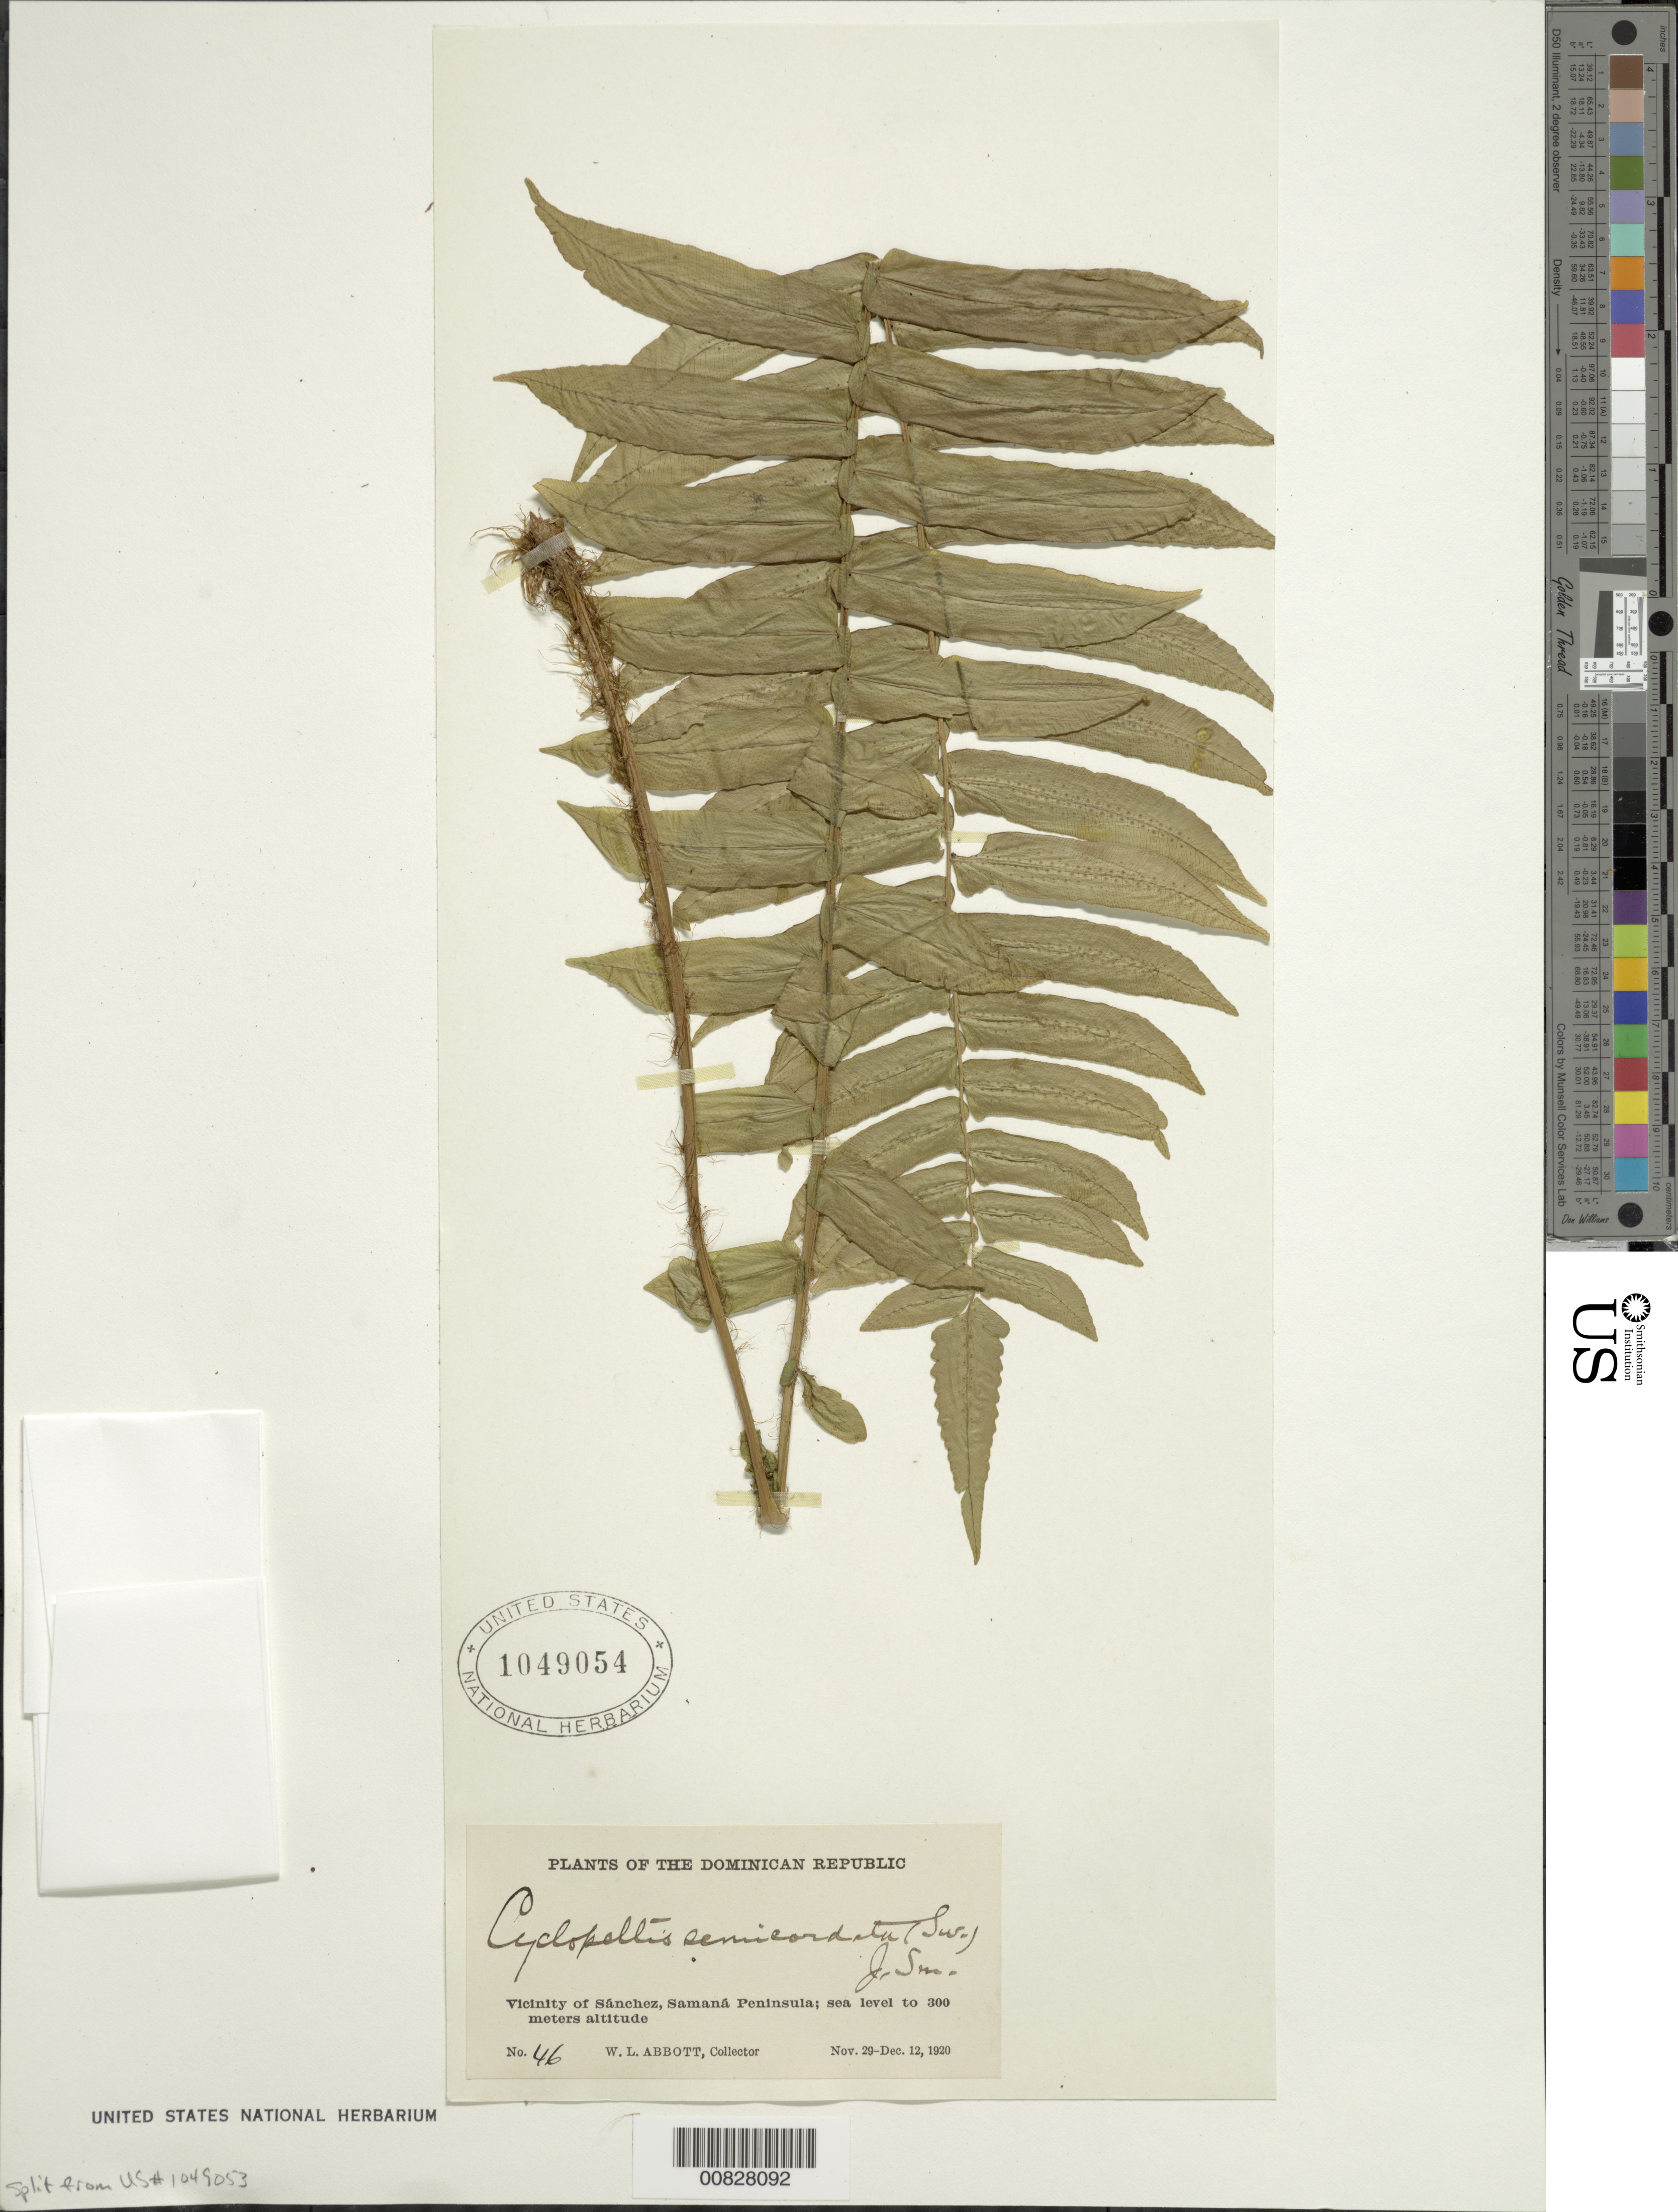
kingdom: Plantae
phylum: Tracheophyta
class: Polypodiopsida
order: Polypodiales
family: Lomariopsidaceae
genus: Cyclopeltis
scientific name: Cyclopeltis semicordata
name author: (Sw.) J. Sm.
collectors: W. L. Abbott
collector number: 46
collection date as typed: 29 Nov 1920 to 12 Dec 1920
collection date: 1920-11-29/1920-12-12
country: Dominican Republic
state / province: Samana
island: Hispaniola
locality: Samaná Peninsula, vicinity Sánchez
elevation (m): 0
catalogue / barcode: US 1049054